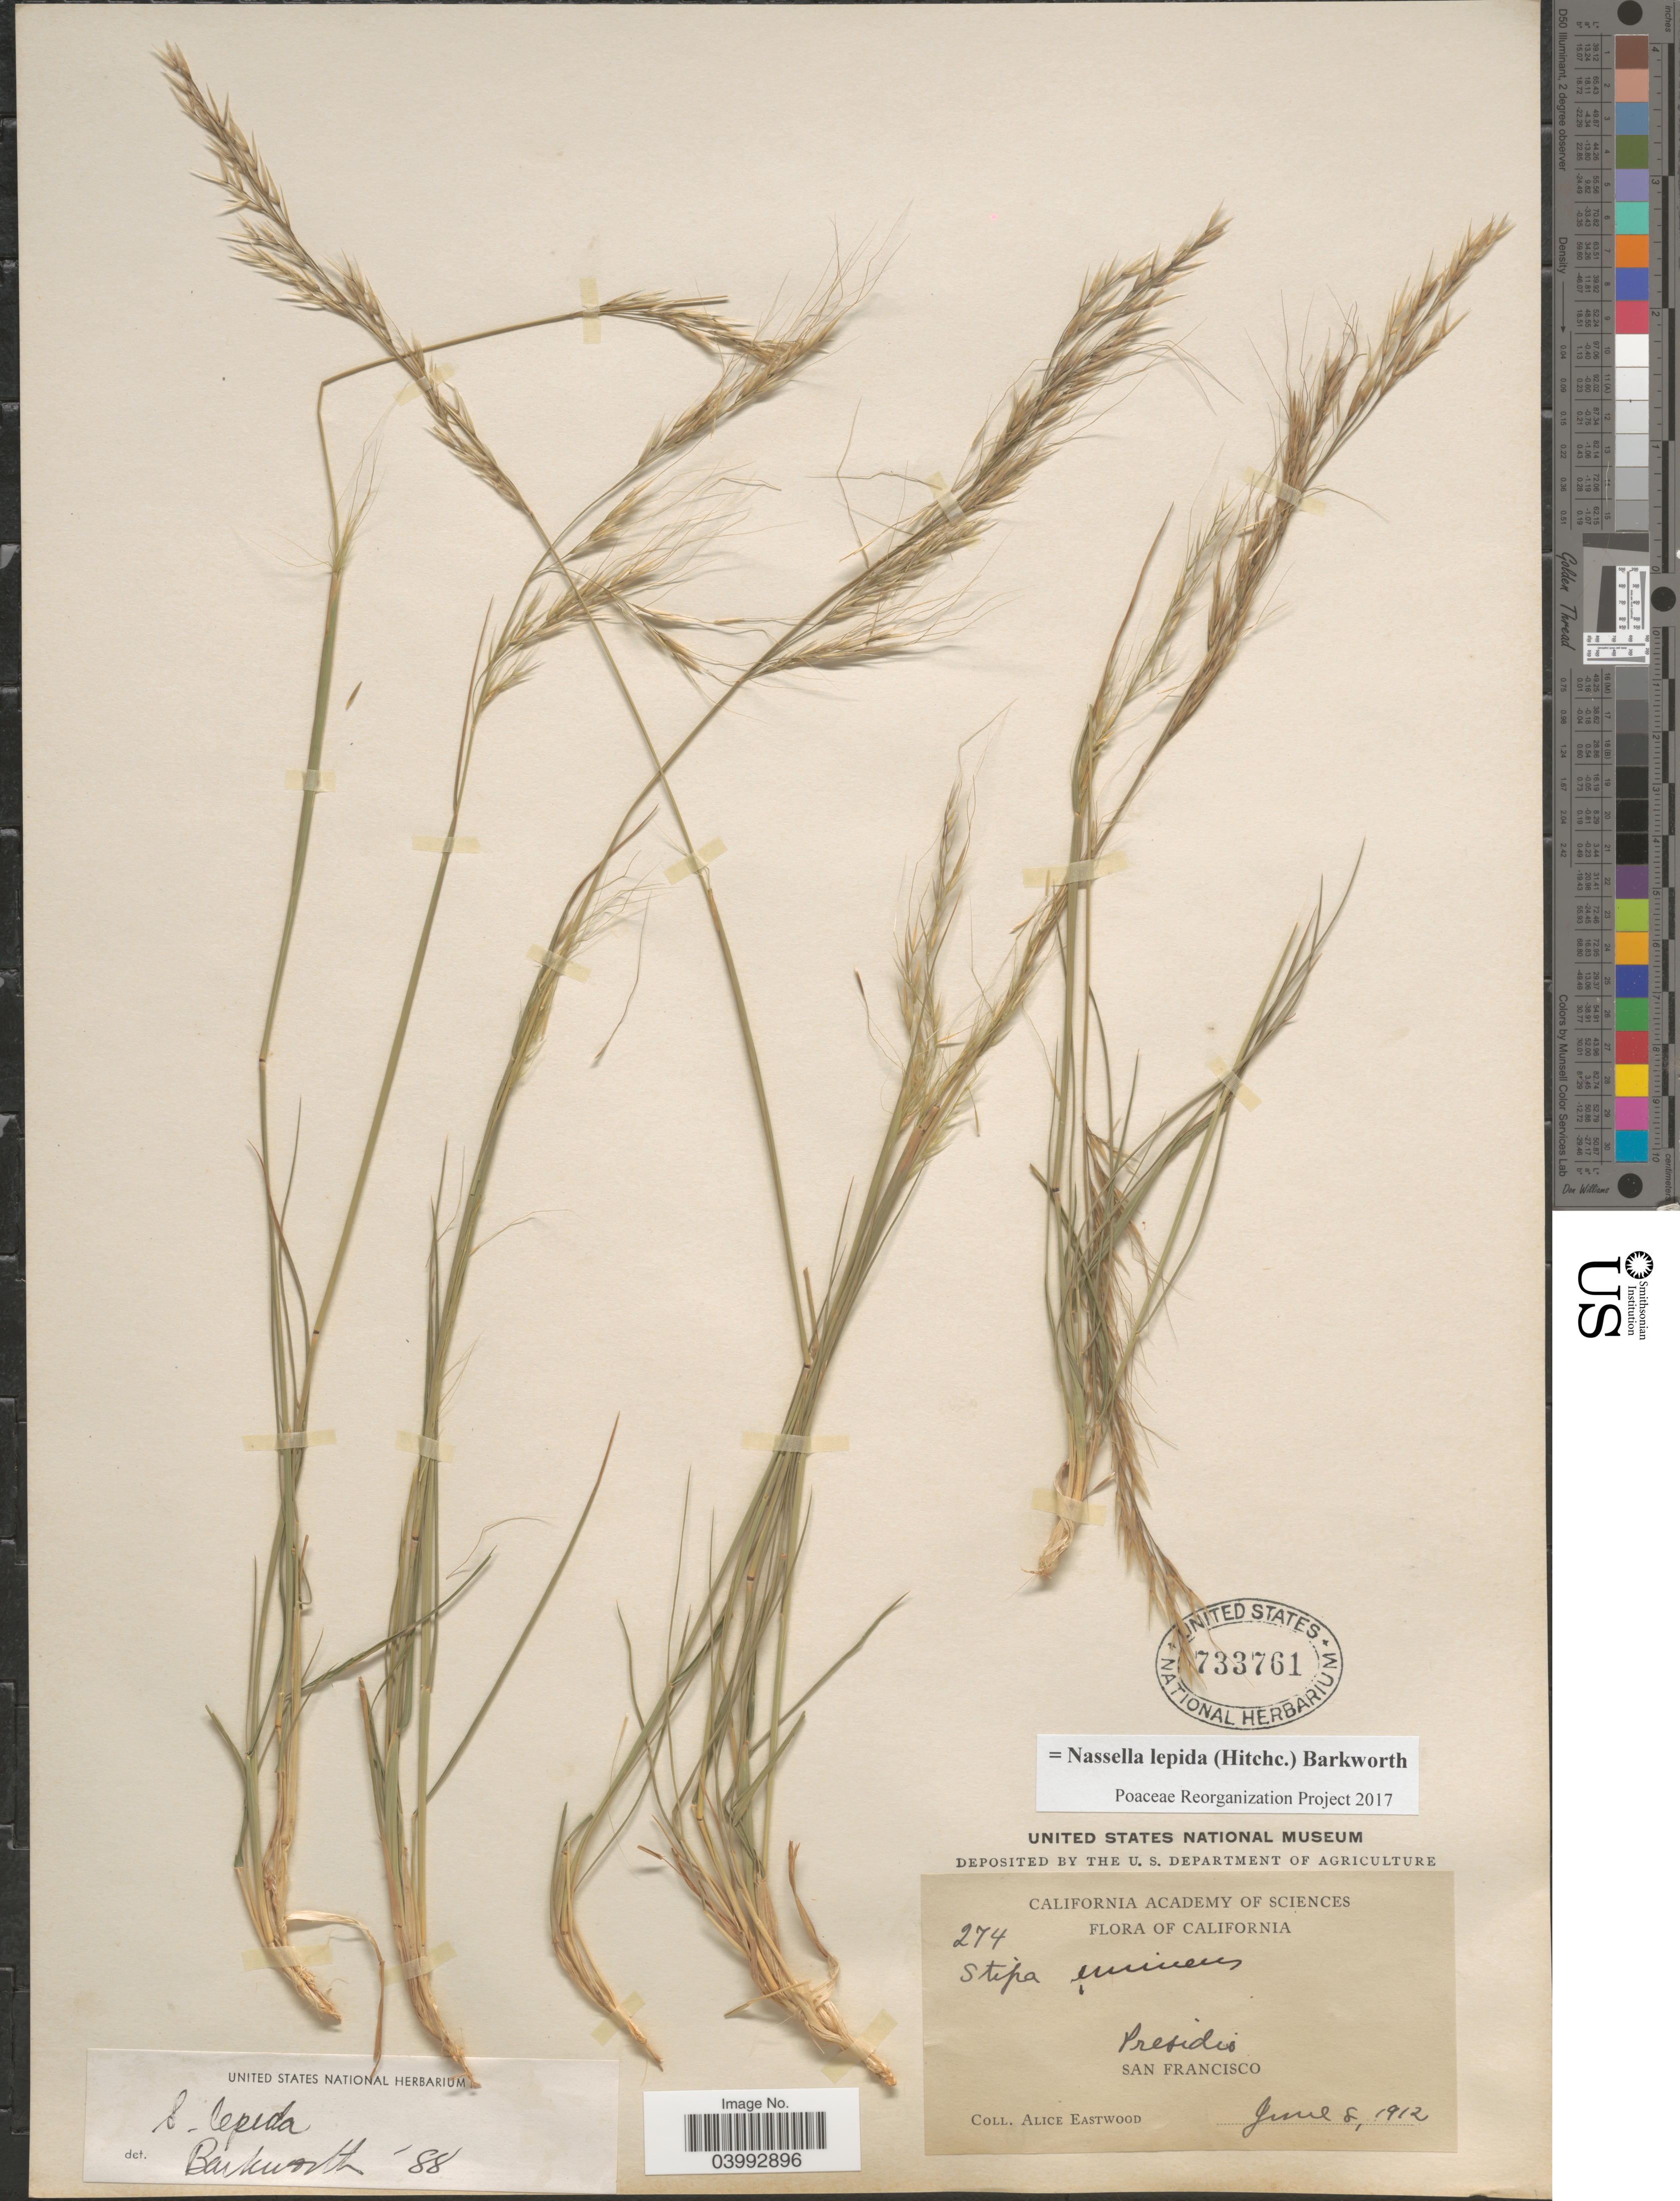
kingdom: Plantae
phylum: Tracheophyta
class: Liliopsida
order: Poales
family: Poaceae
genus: Nassella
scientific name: Nassella lepida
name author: (Hitchc.) Barkworth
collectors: A. Eastwood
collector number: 274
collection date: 1912-06-08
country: United States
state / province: California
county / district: San Francisco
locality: Presidio. San Francisco.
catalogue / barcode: US 733761